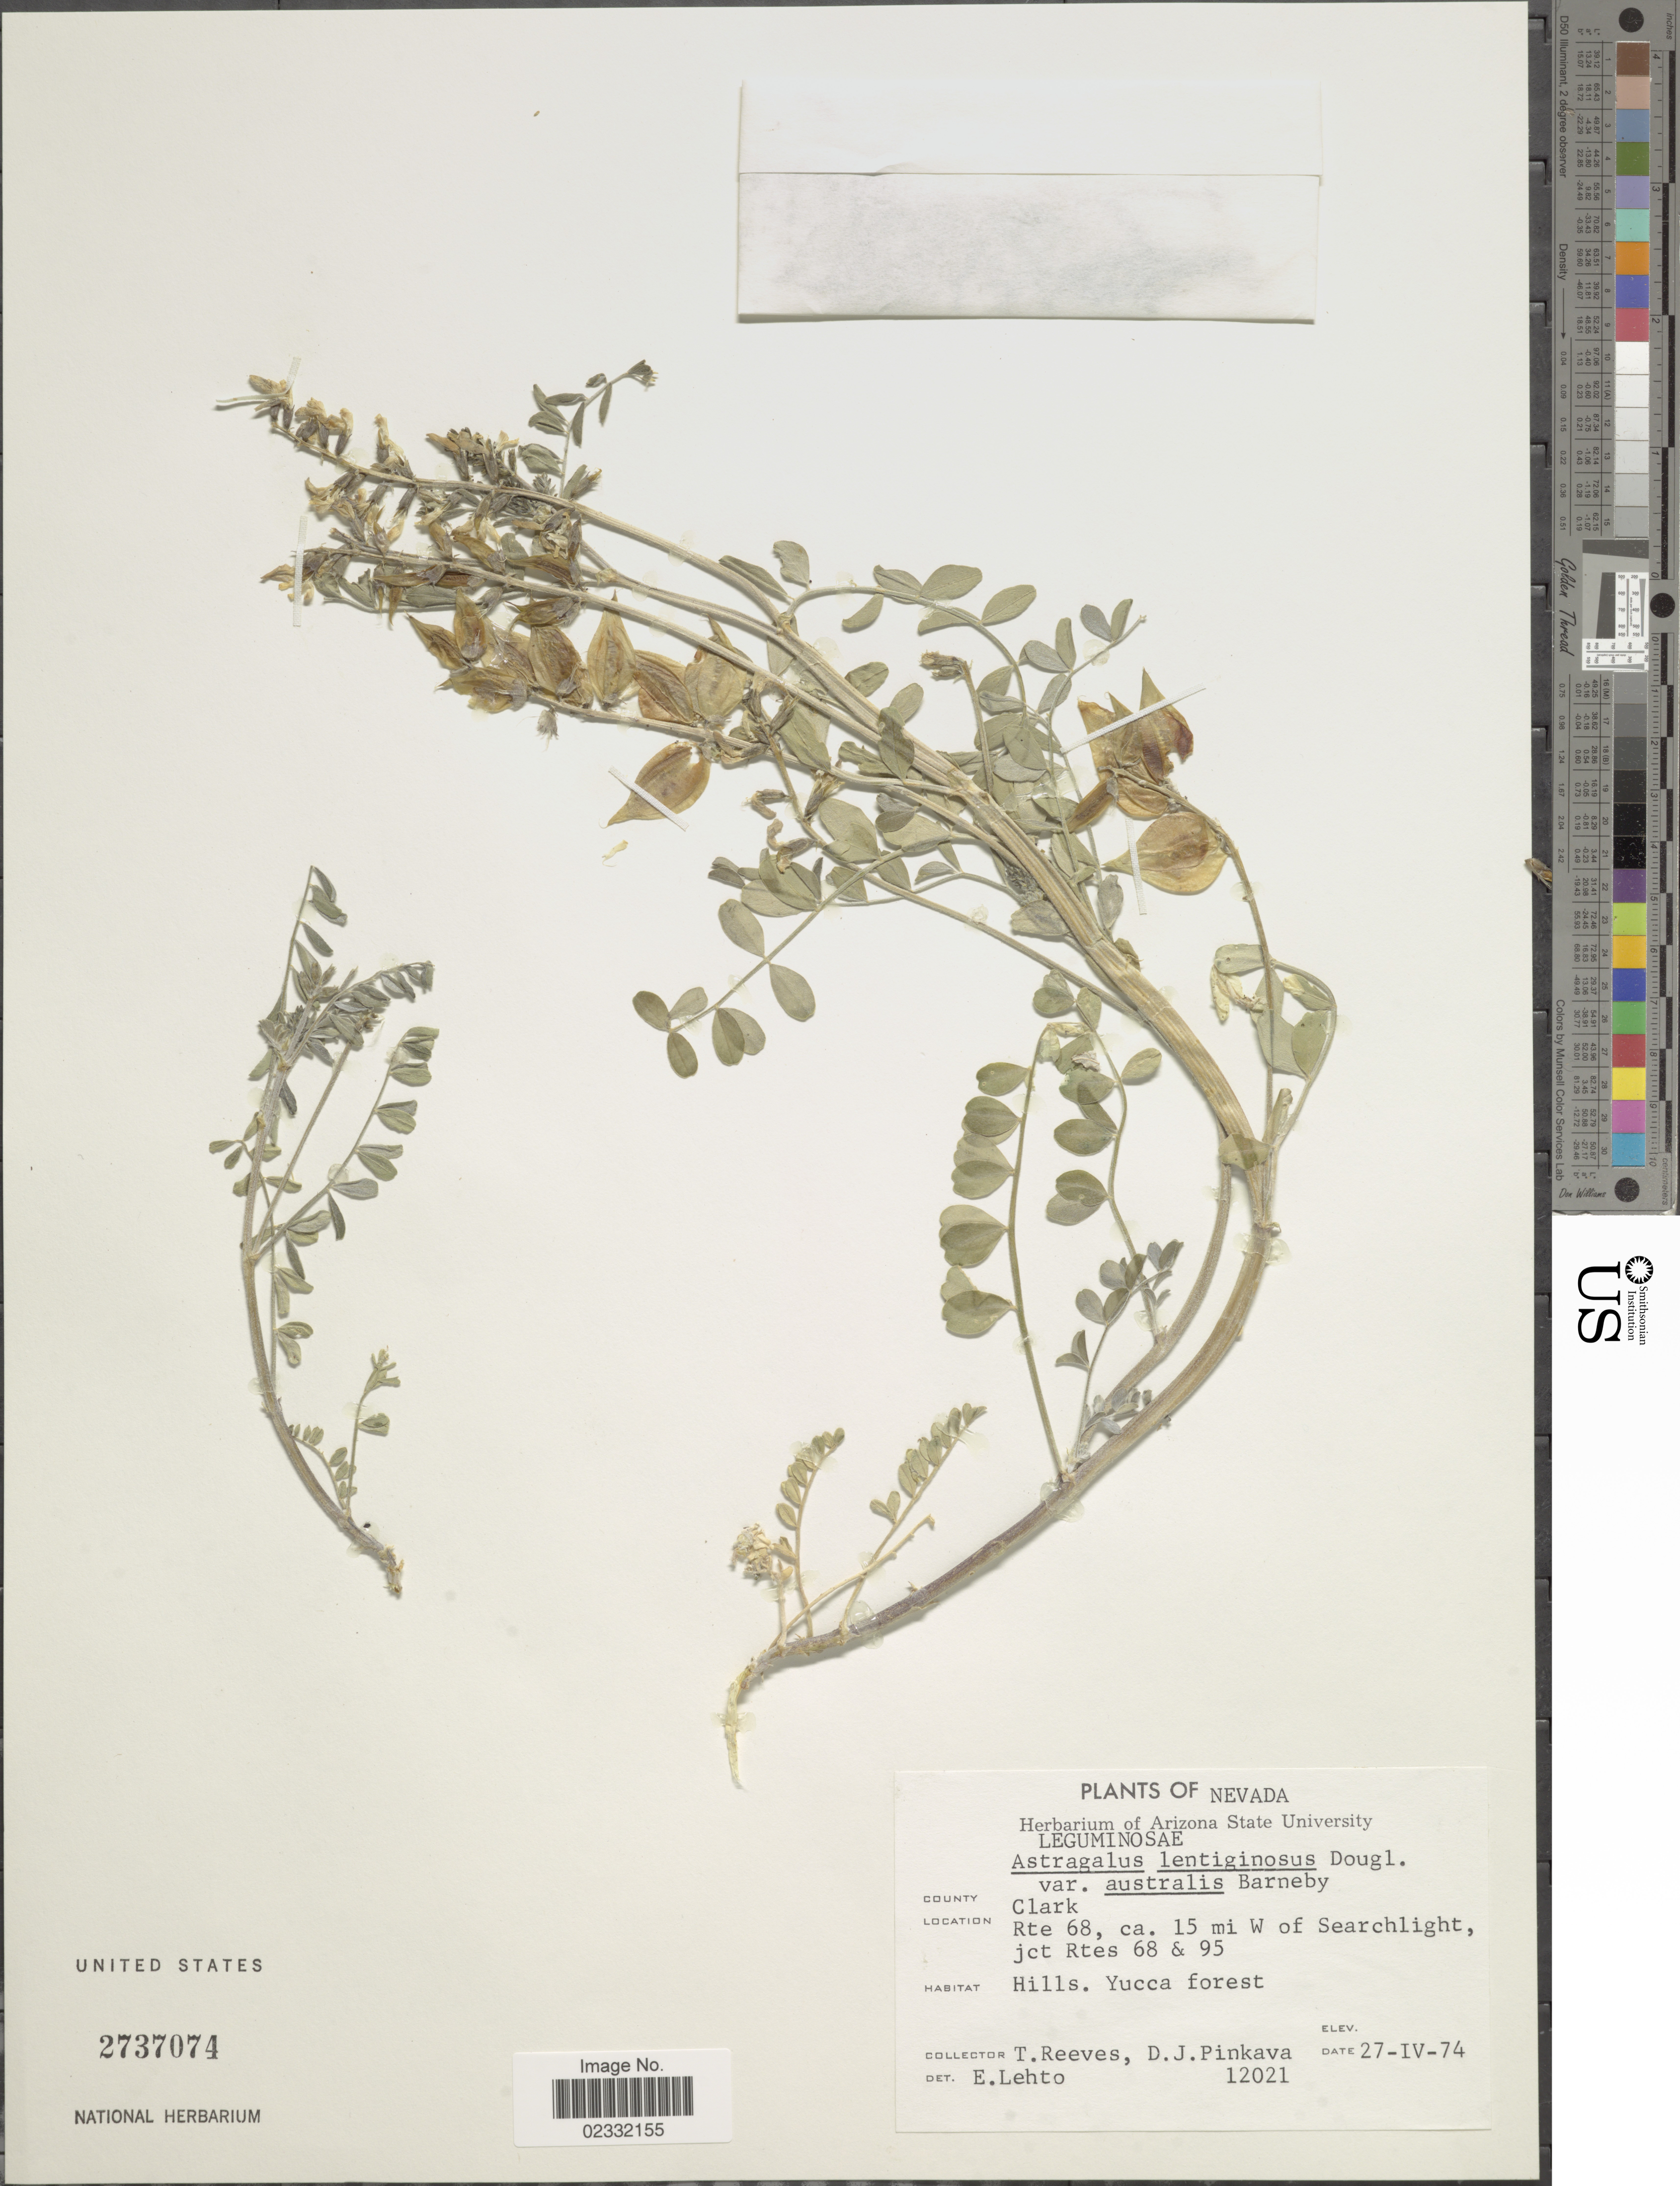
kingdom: Plantae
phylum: Tracheophyta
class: Magnoliopsida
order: Fabales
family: Fabaceae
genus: Astragalus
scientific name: Astragalus lentiginosus var. australis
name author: Barneby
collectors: T. Reeves & D. J. Pinkava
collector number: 12021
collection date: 1974-04-27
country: United States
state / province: Nevada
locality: County Clark, Rte 68, ca 15 mi W of Searchlight, jct Rtes 68 & 95, Hills. Yucca forest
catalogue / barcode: US 2737074